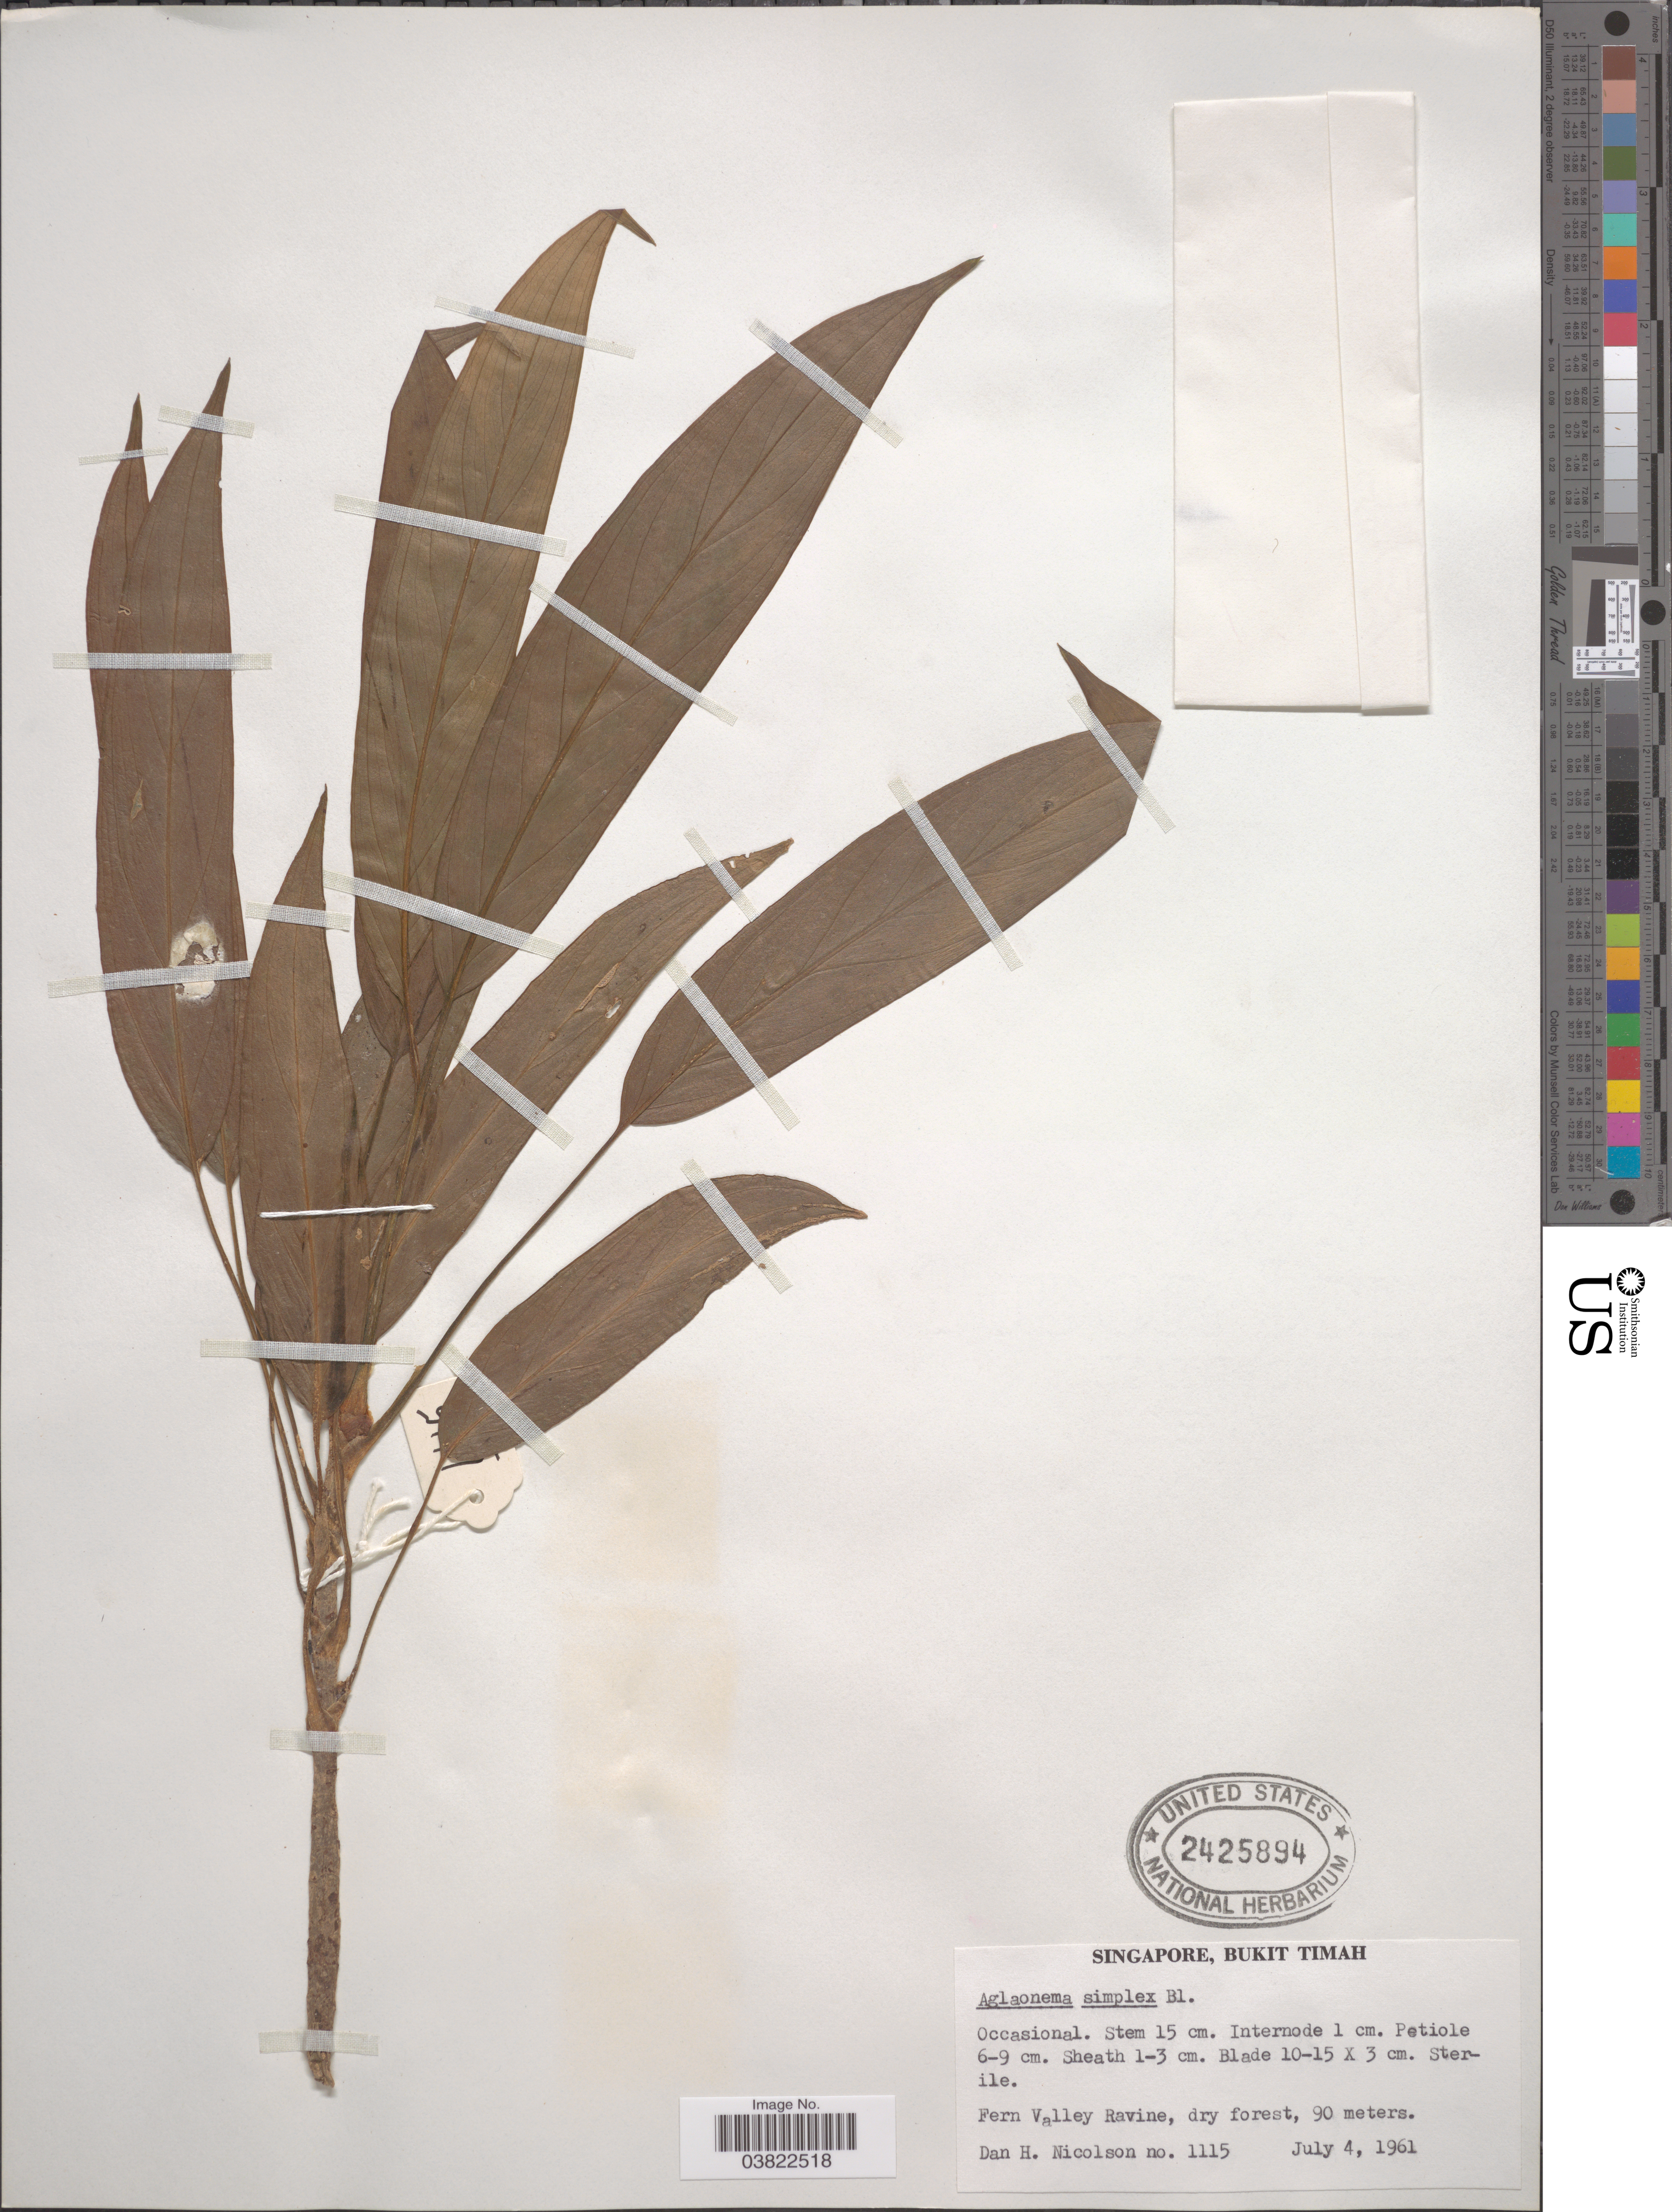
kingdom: Plantae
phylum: Tracheophyta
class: Liliopsida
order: Alismatales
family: Araceae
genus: Aglaonema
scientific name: Aglaonema simplex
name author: Blume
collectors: D. H. Nicolson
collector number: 1115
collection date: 1961-07-04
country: Singapore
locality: Bukit Timah. Fern Valley Ravine.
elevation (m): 90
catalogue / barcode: US 2425894